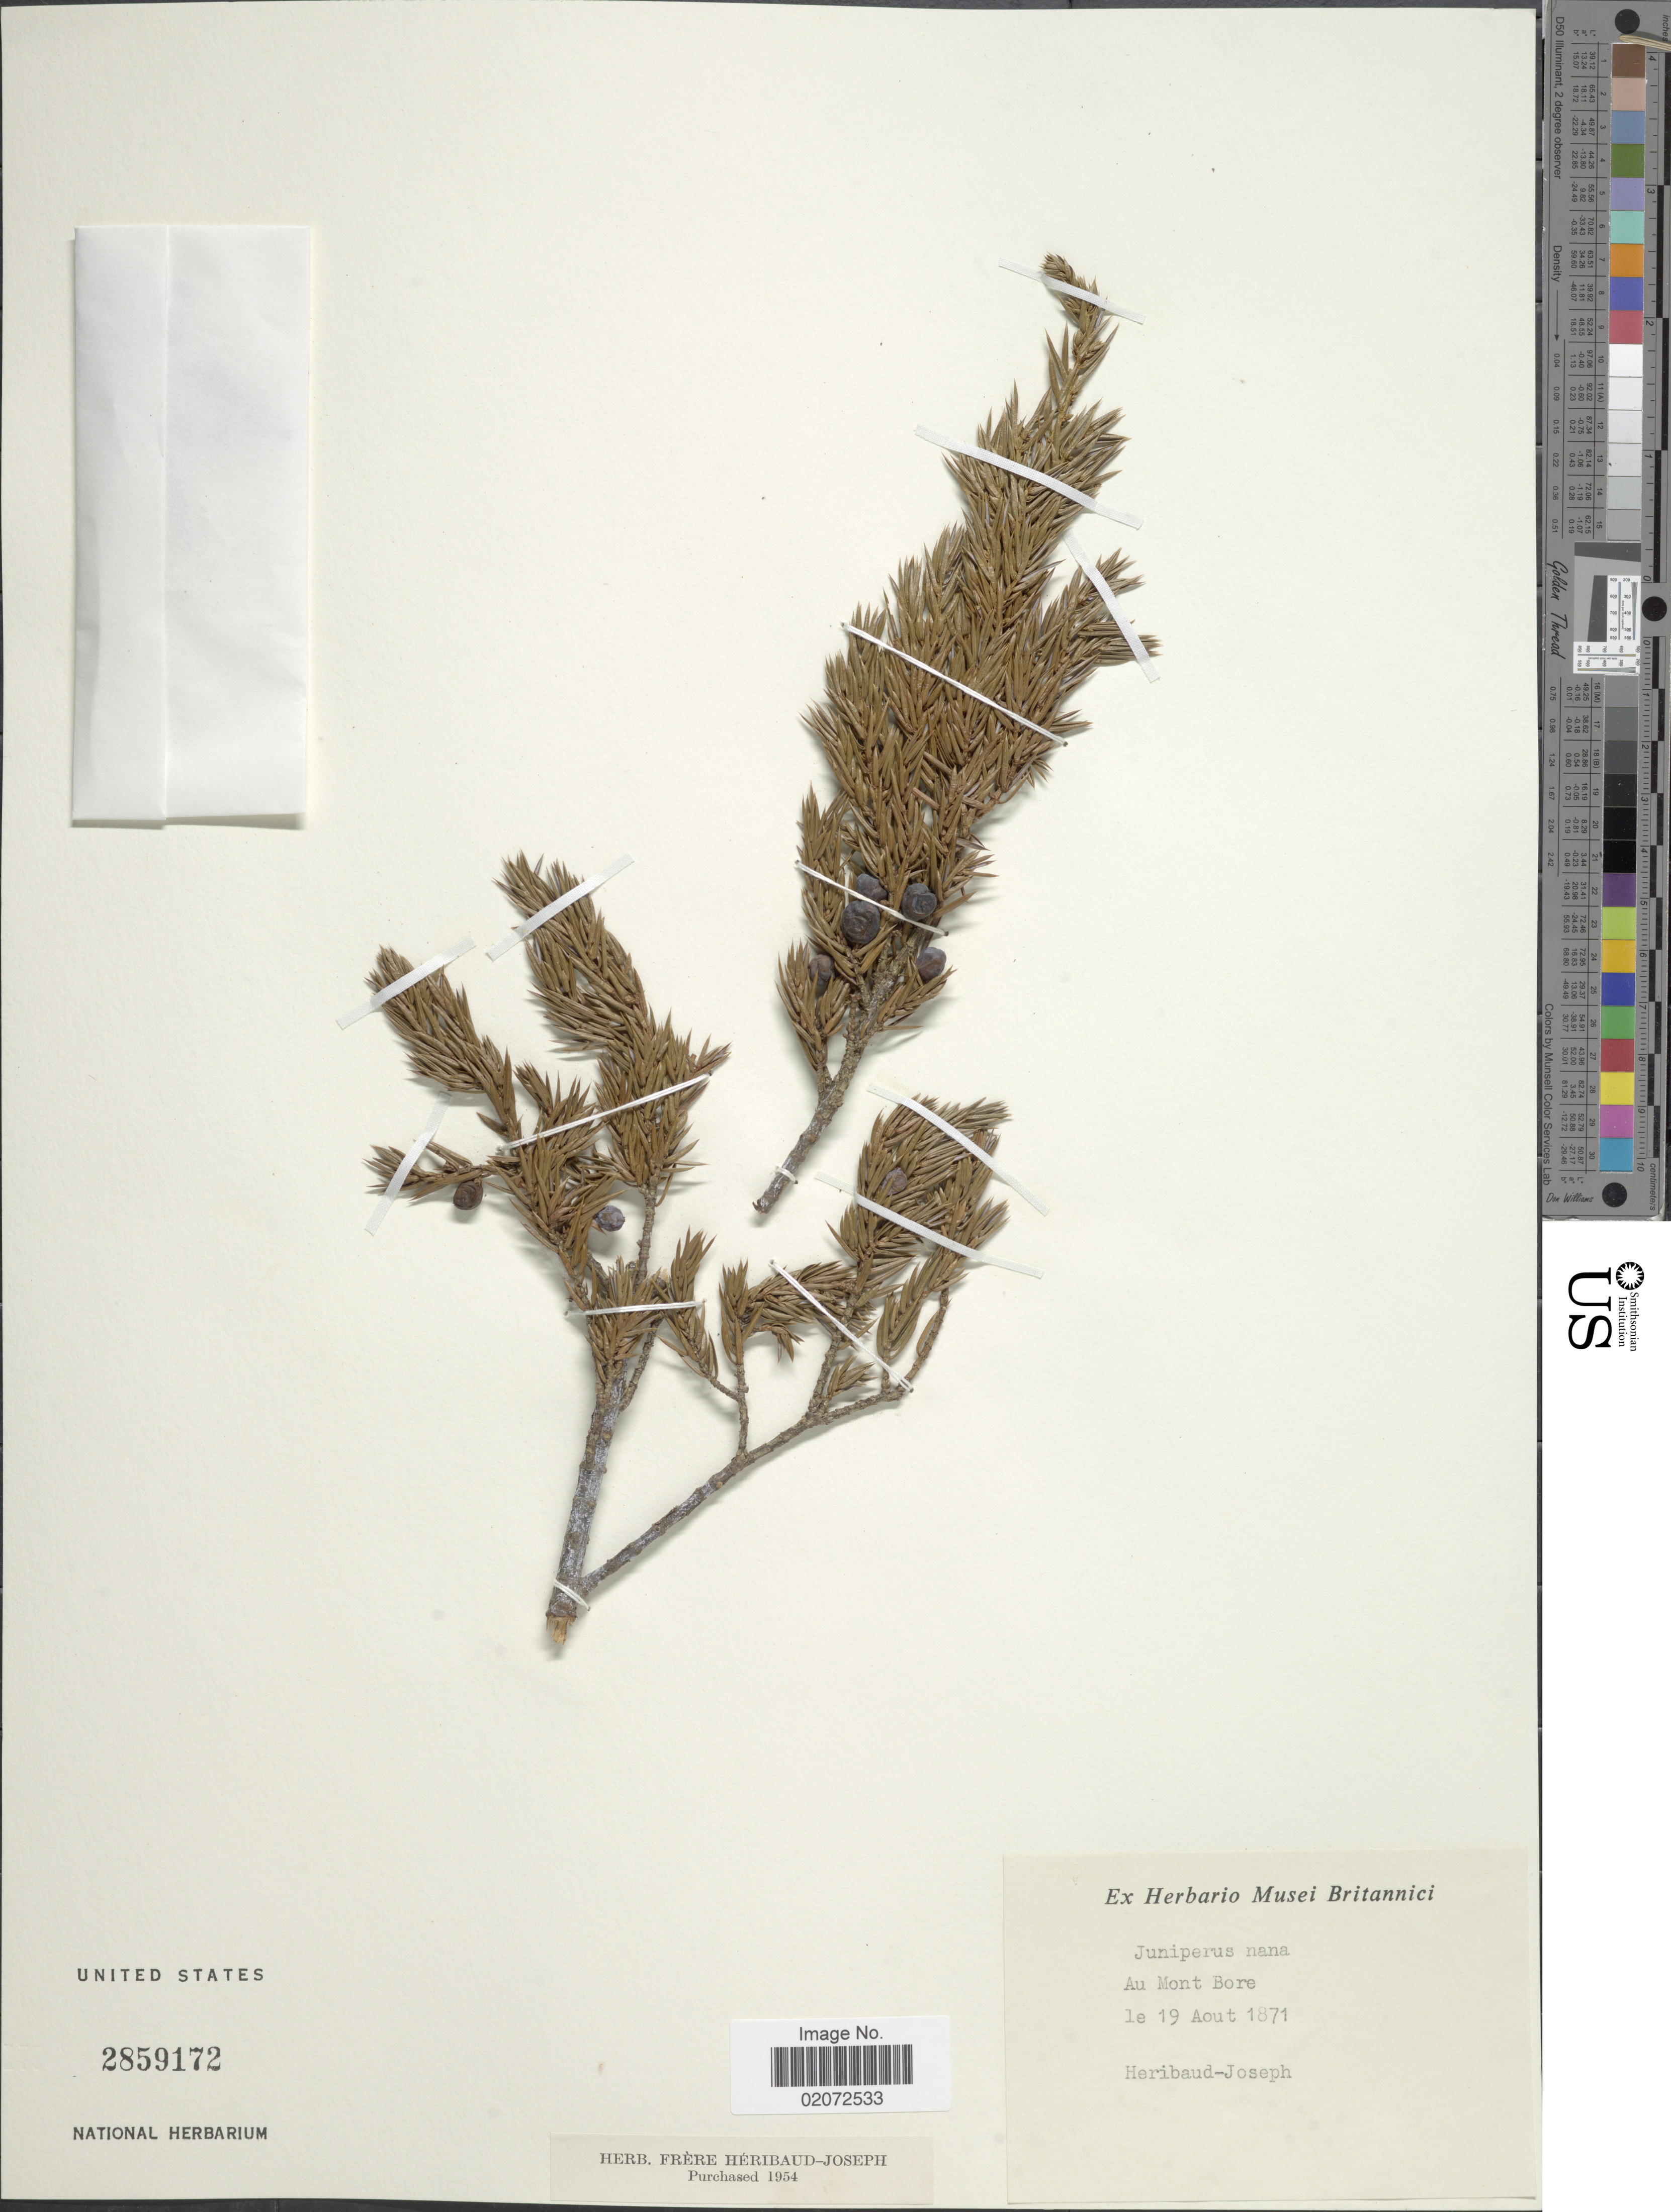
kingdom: Plantae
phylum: Tracheophyta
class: Pinopsida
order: Pinales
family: Cupressaceae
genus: Juniperus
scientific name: Juniperus communis subsp. nana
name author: (Willd.) Syme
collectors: Heribaud, J.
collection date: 1871-08-19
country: France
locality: Au Mont Bore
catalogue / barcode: US 2859172